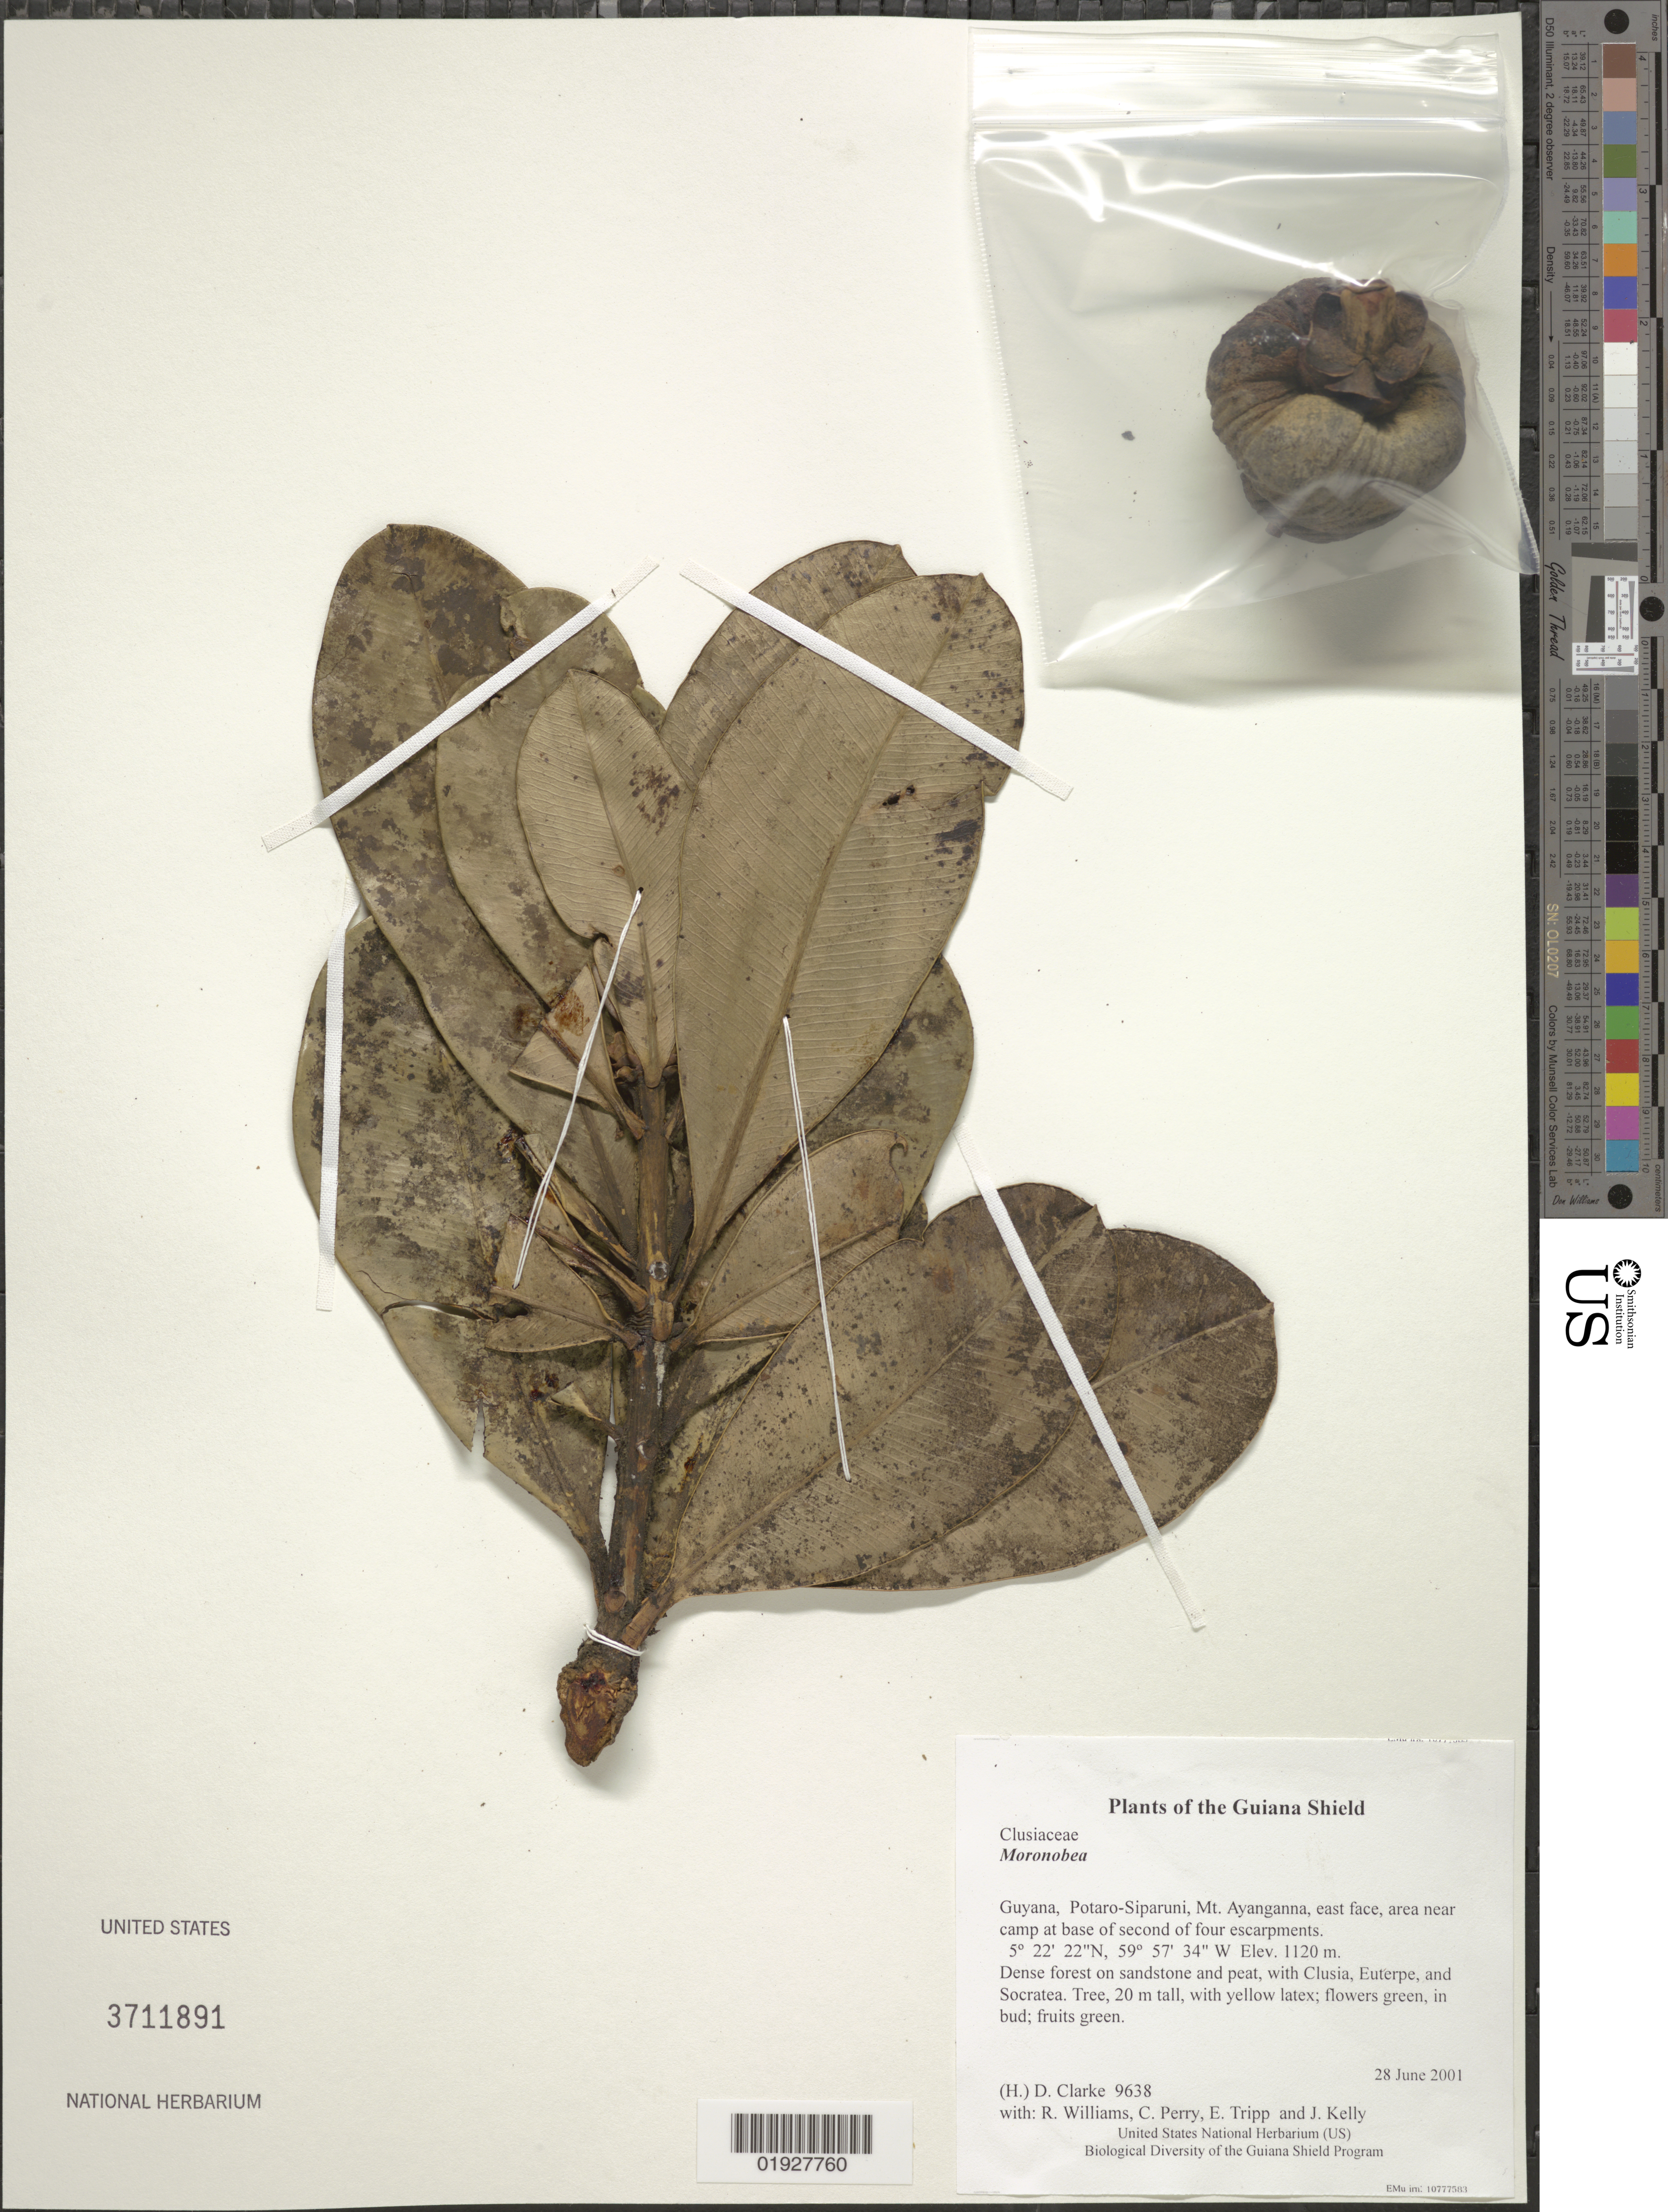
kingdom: Plantae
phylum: Tracheophyta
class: Magnoliopsida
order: Malpighiales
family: Clusiaceae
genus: Moronobea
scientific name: Moronobea jenmanii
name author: Engl.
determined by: Kelloff, Carol L., (US), Smithsonian Institution - National Museum of Natural History (UNITED STATES)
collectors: H. D. Clarke, R. Williams, C. Perry, E. Tripp & J. Kelly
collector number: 9638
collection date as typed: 28 June 2001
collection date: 2001-06-28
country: Guyana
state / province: Potaro-Siparuni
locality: Mt. Ayanganna, east face, area near camp at base of second of four escarpments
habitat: Dense forest on sandstone and peat, with Clusia, Euterpe, and Socratea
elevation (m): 1120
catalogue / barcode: US 3711891